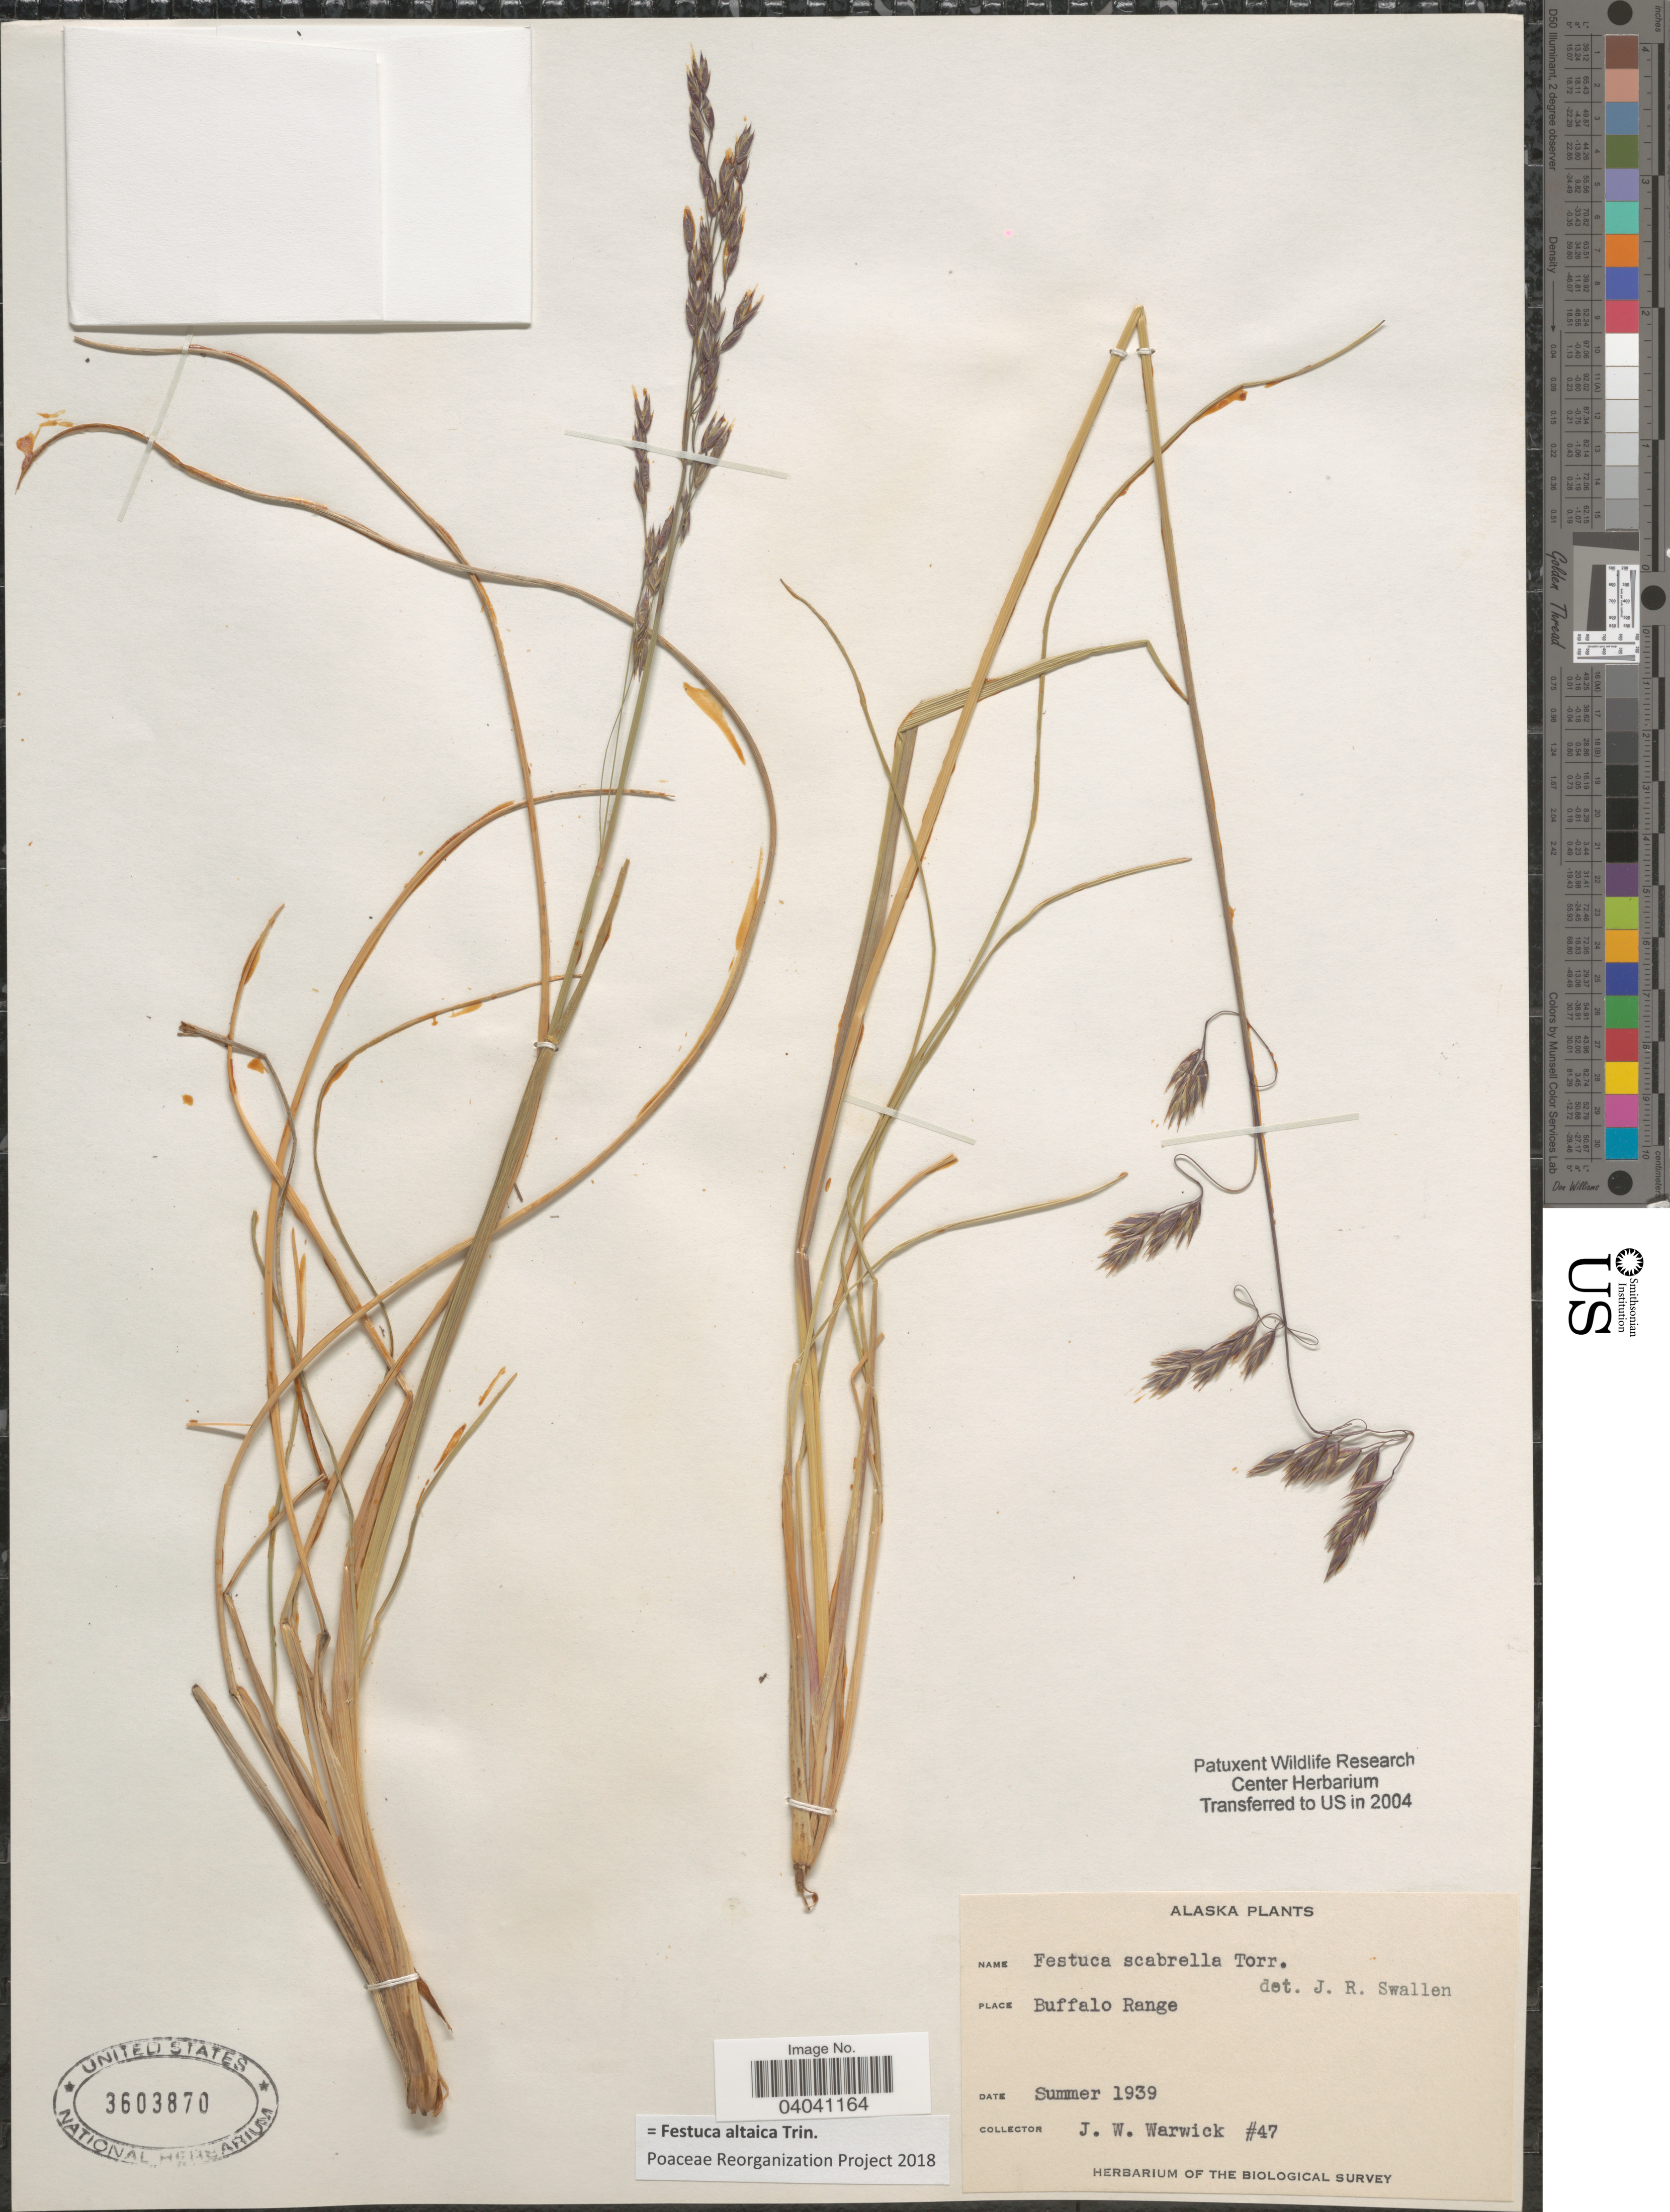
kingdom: Plantae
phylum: Tracheophyta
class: Liliopsida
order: Poales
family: Poaceae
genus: Festuca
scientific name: Festuca altaica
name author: Trin.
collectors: J. Warwick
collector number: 47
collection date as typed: Summer 1939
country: United States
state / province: Alaska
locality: Buffalo Range.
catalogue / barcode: US 3603870